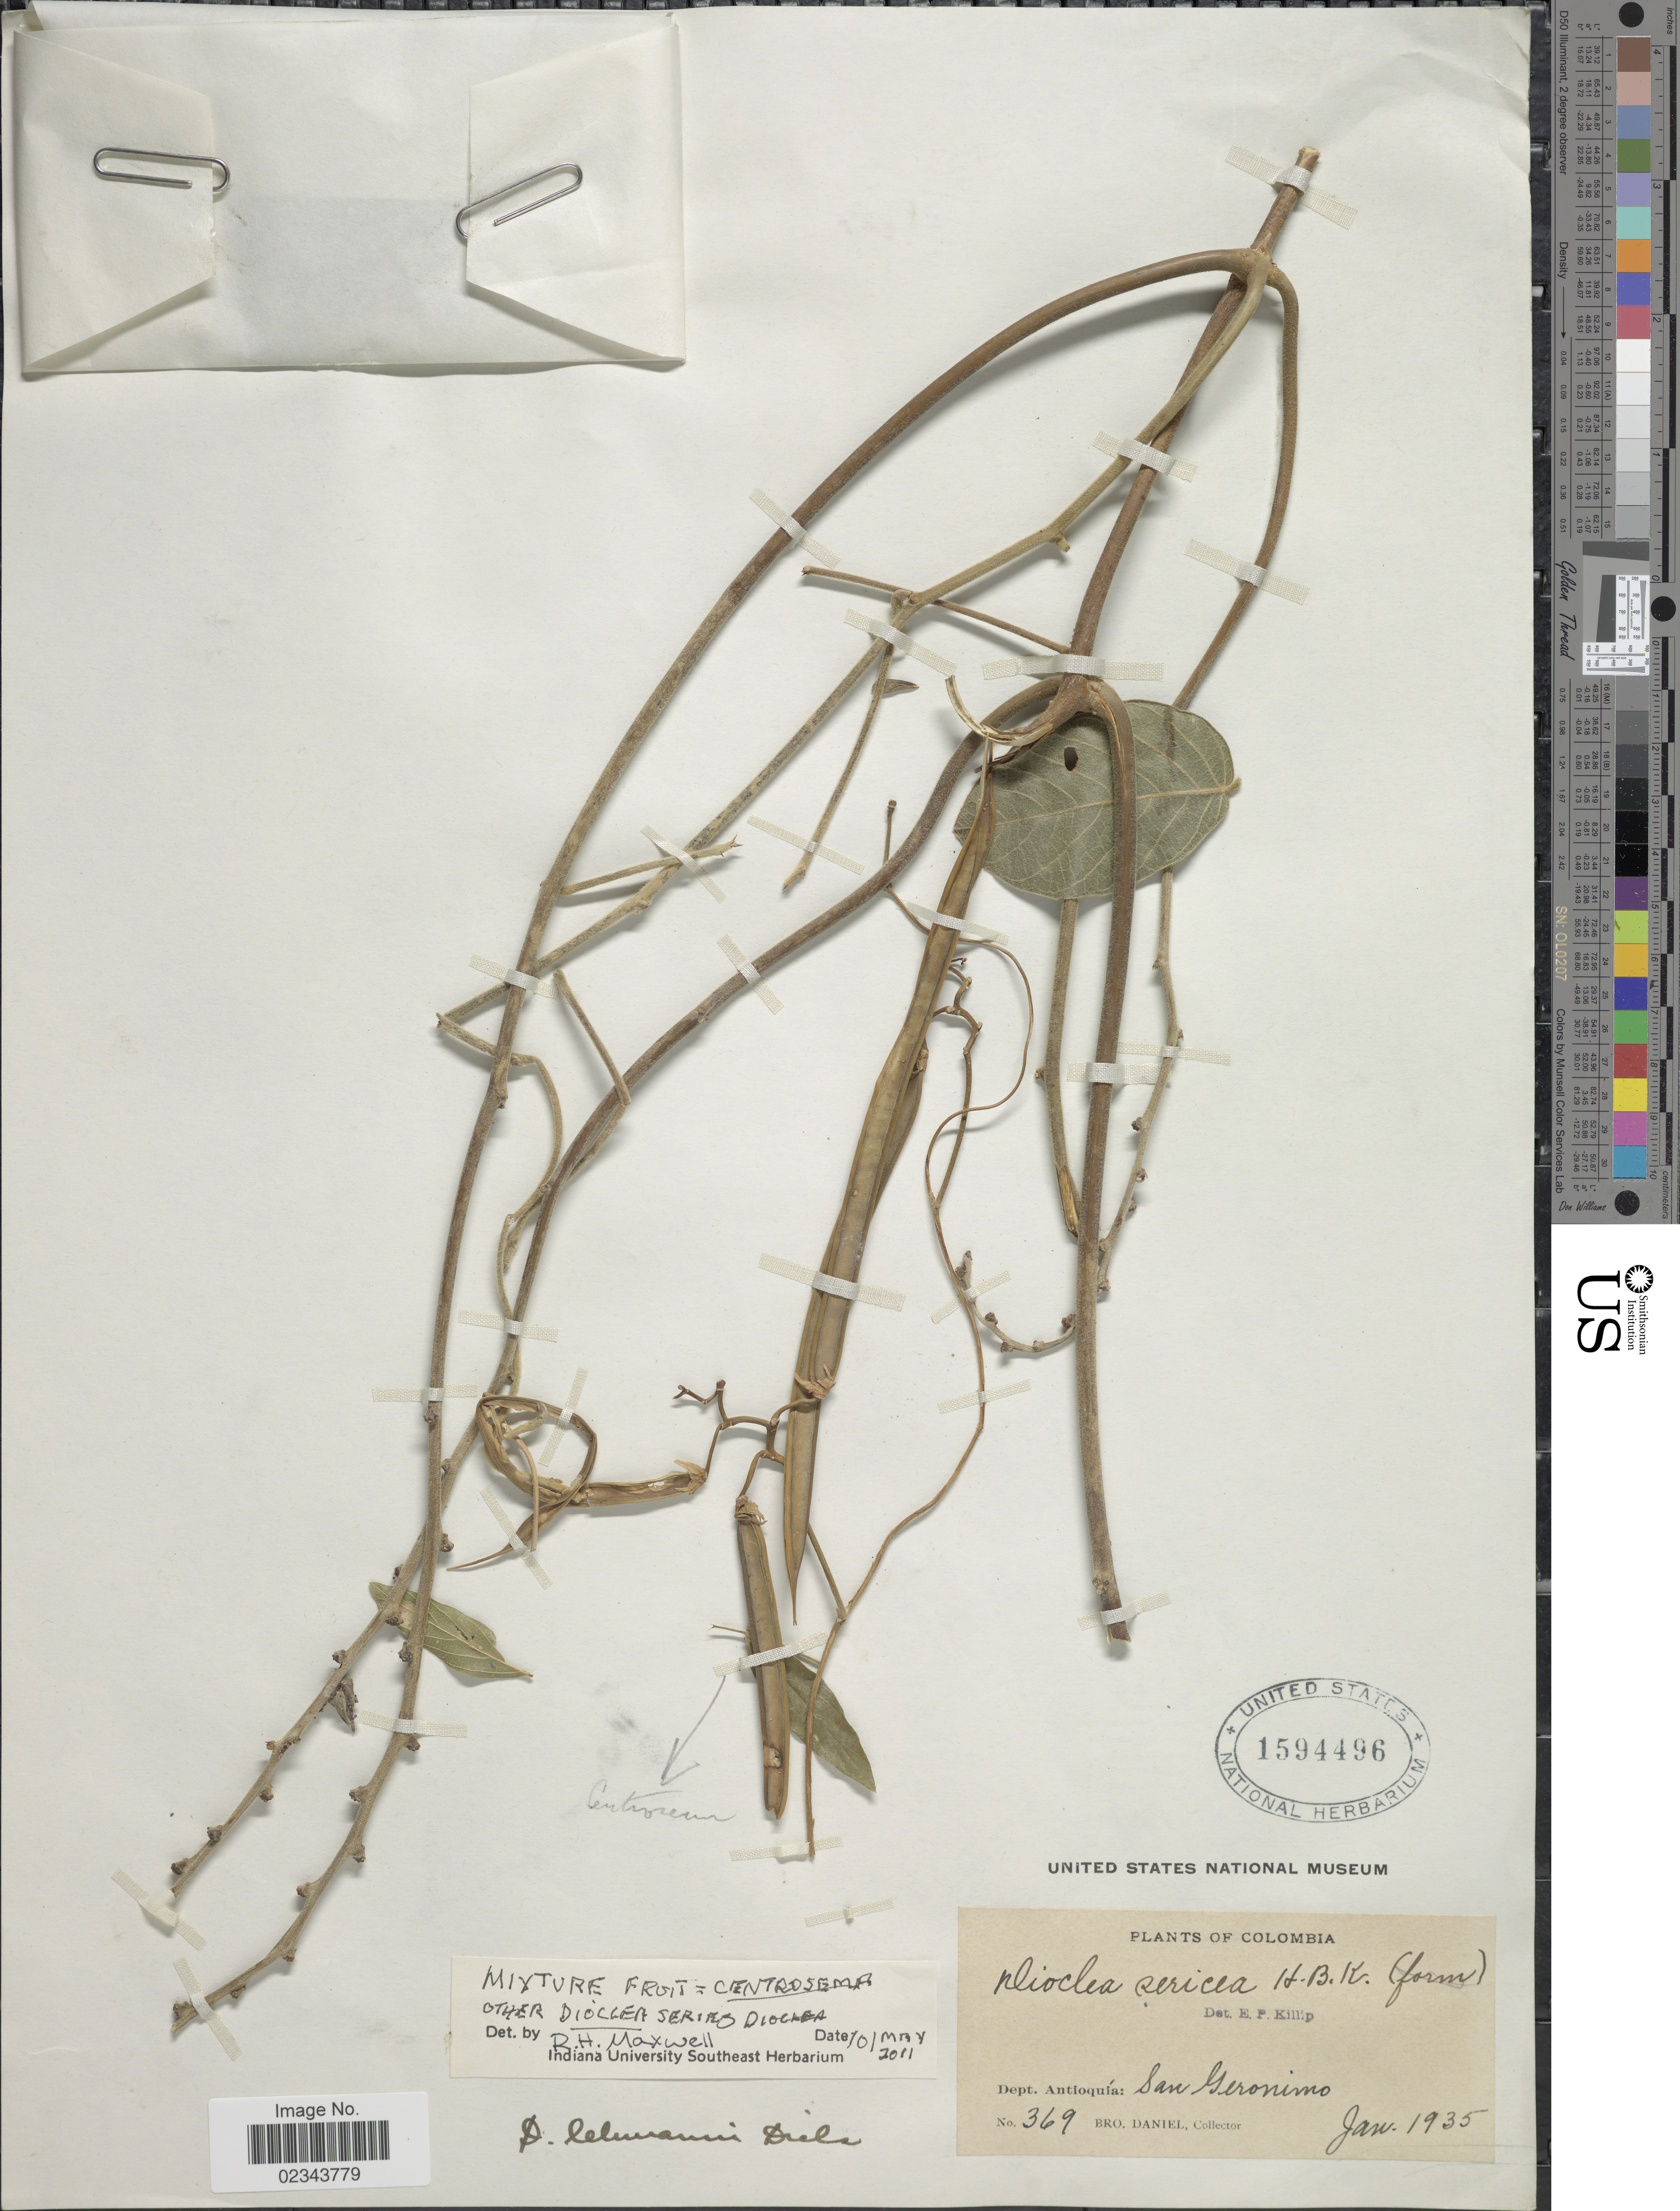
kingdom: Plantae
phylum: Tracheophyta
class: Magnoliopsida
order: Fabales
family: Fabaceae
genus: Dioclea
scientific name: Dioclea sp.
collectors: Bro. Daniel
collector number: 369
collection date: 1935-01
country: Colombia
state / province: Antioquia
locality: San Geronimo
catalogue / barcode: US 1594496